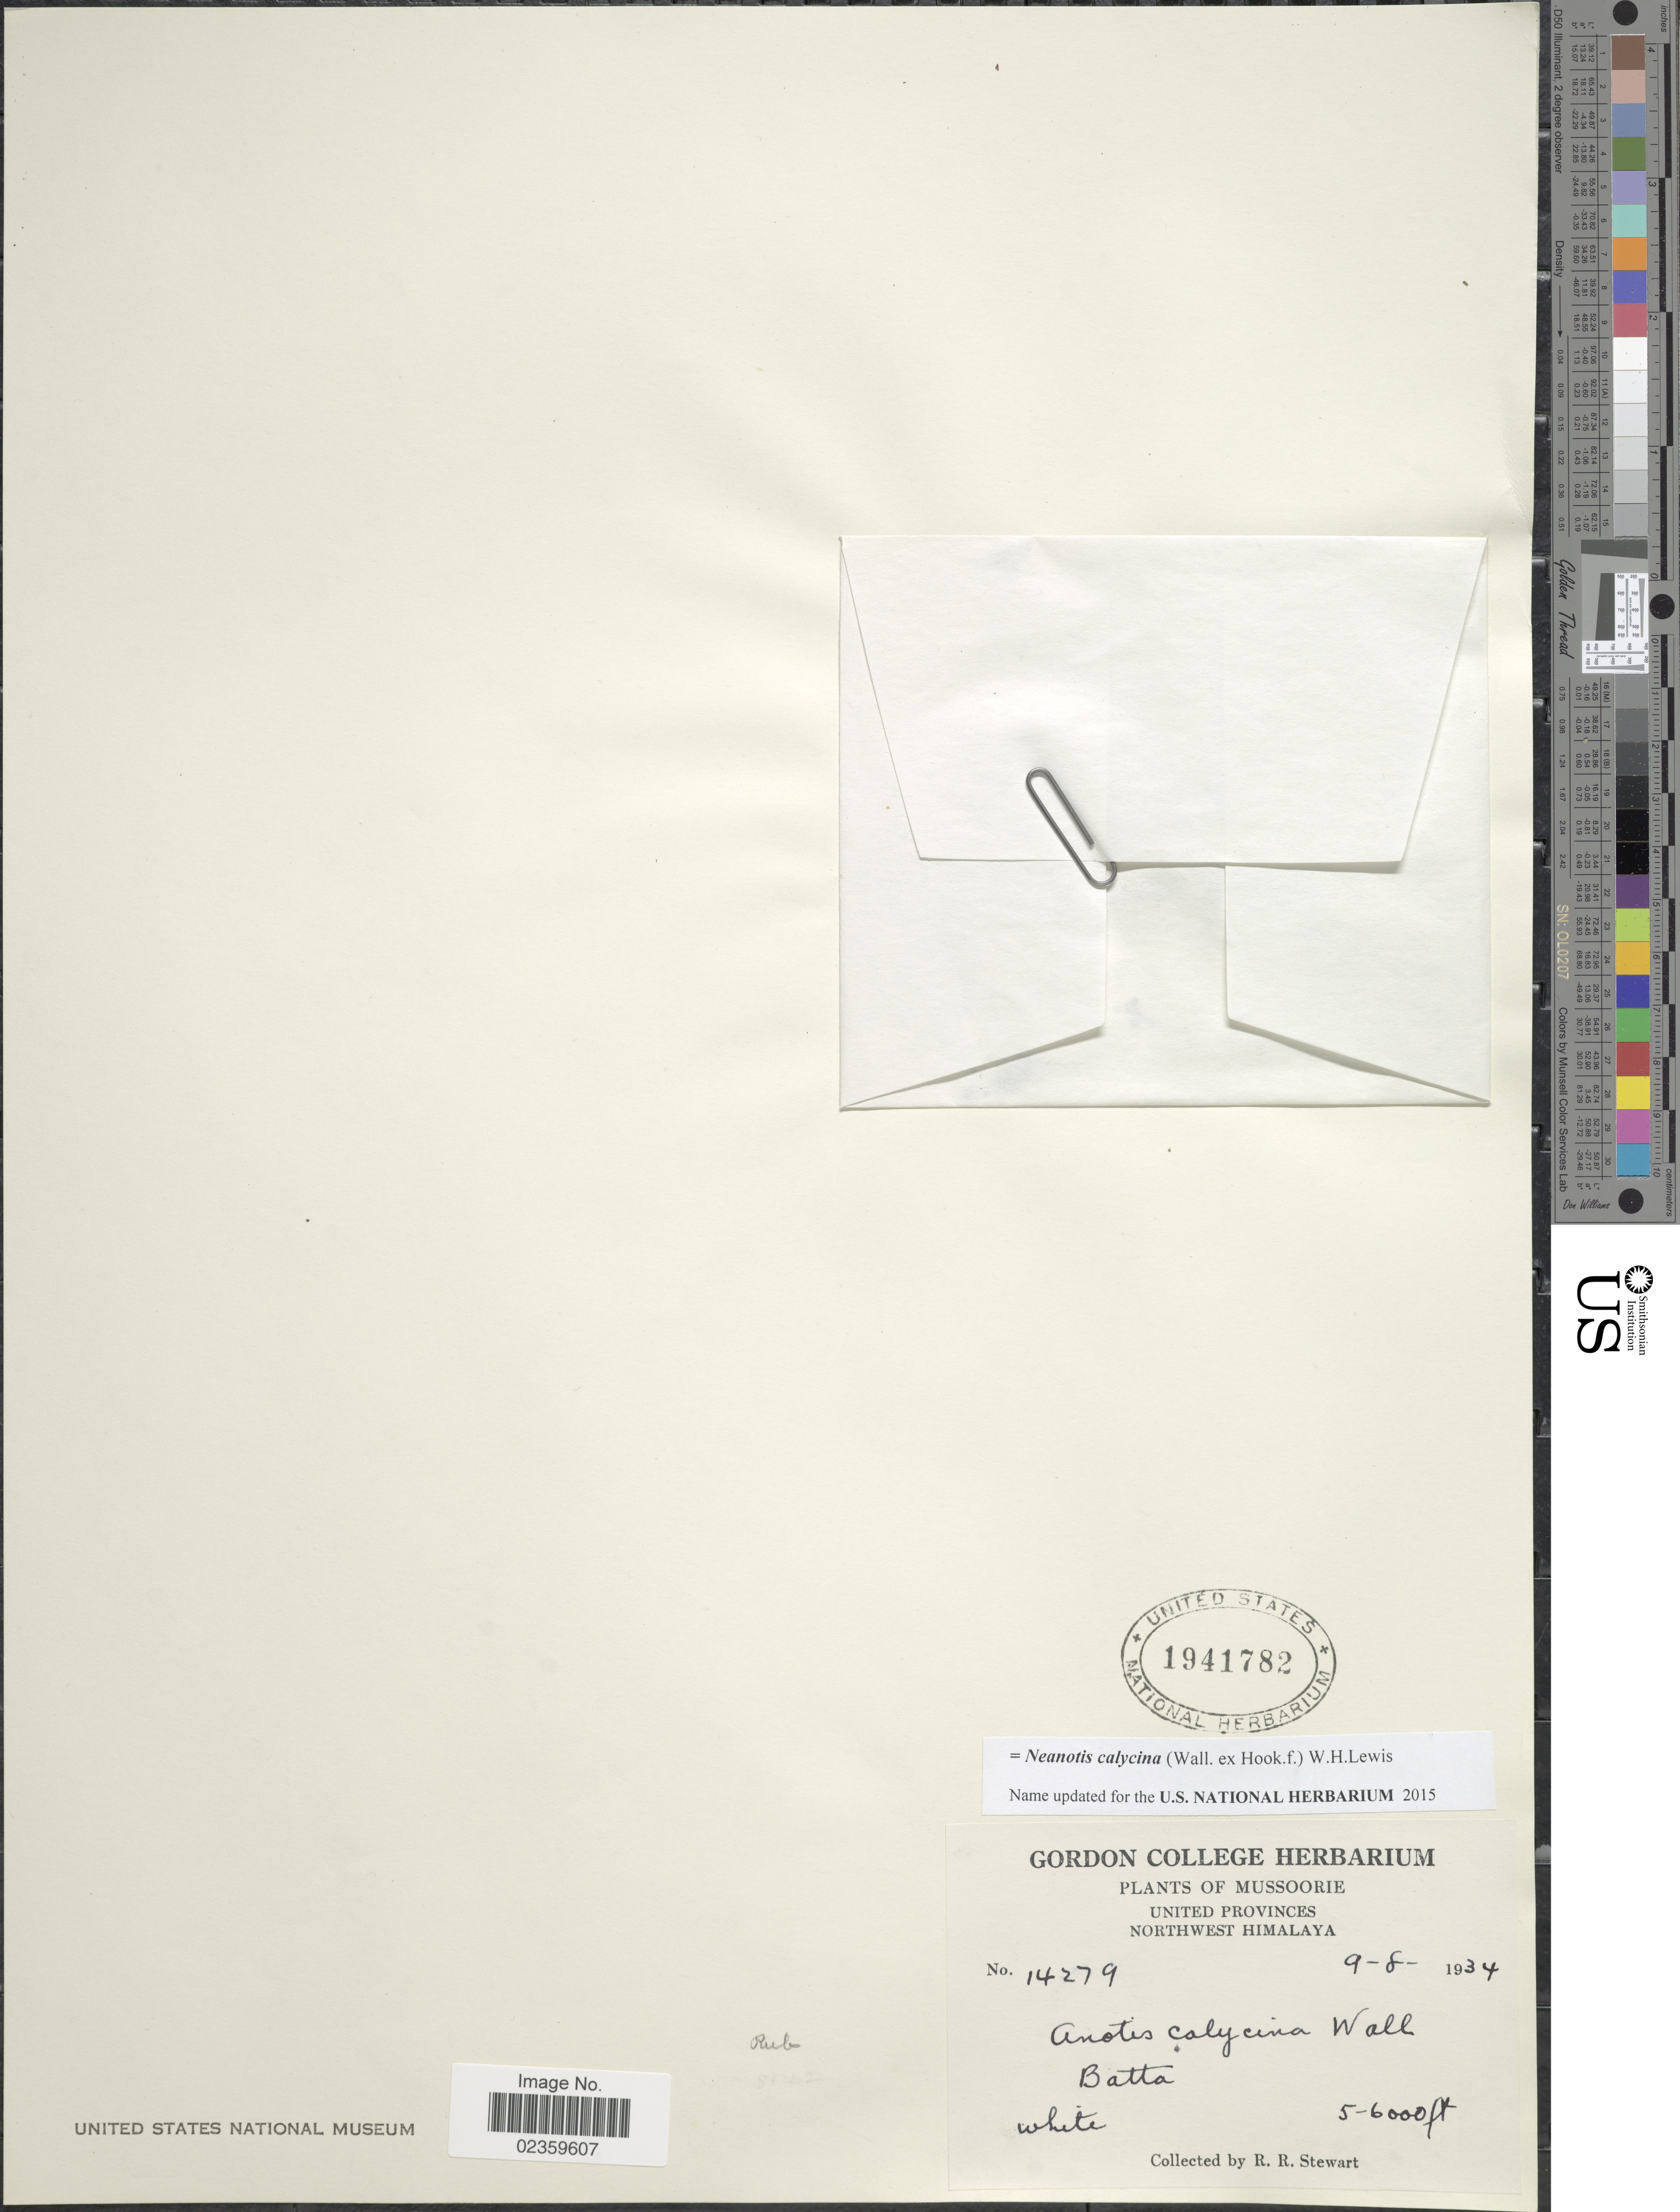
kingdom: Plantae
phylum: Tracheophyta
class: Magnoliopsida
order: Gentianales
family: Rubiaceae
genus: Neanotis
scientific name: Neanotis calycina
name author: (Wall. ex Hook. f.) W.H. Lewis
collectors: R. R. Stewart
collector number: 14279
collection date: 1934-08-09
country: India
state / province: Uttarakhand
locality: Mussorie. United Provinces. Northwest Himalaya. Batta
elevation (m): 1524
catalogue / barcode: US 1941782